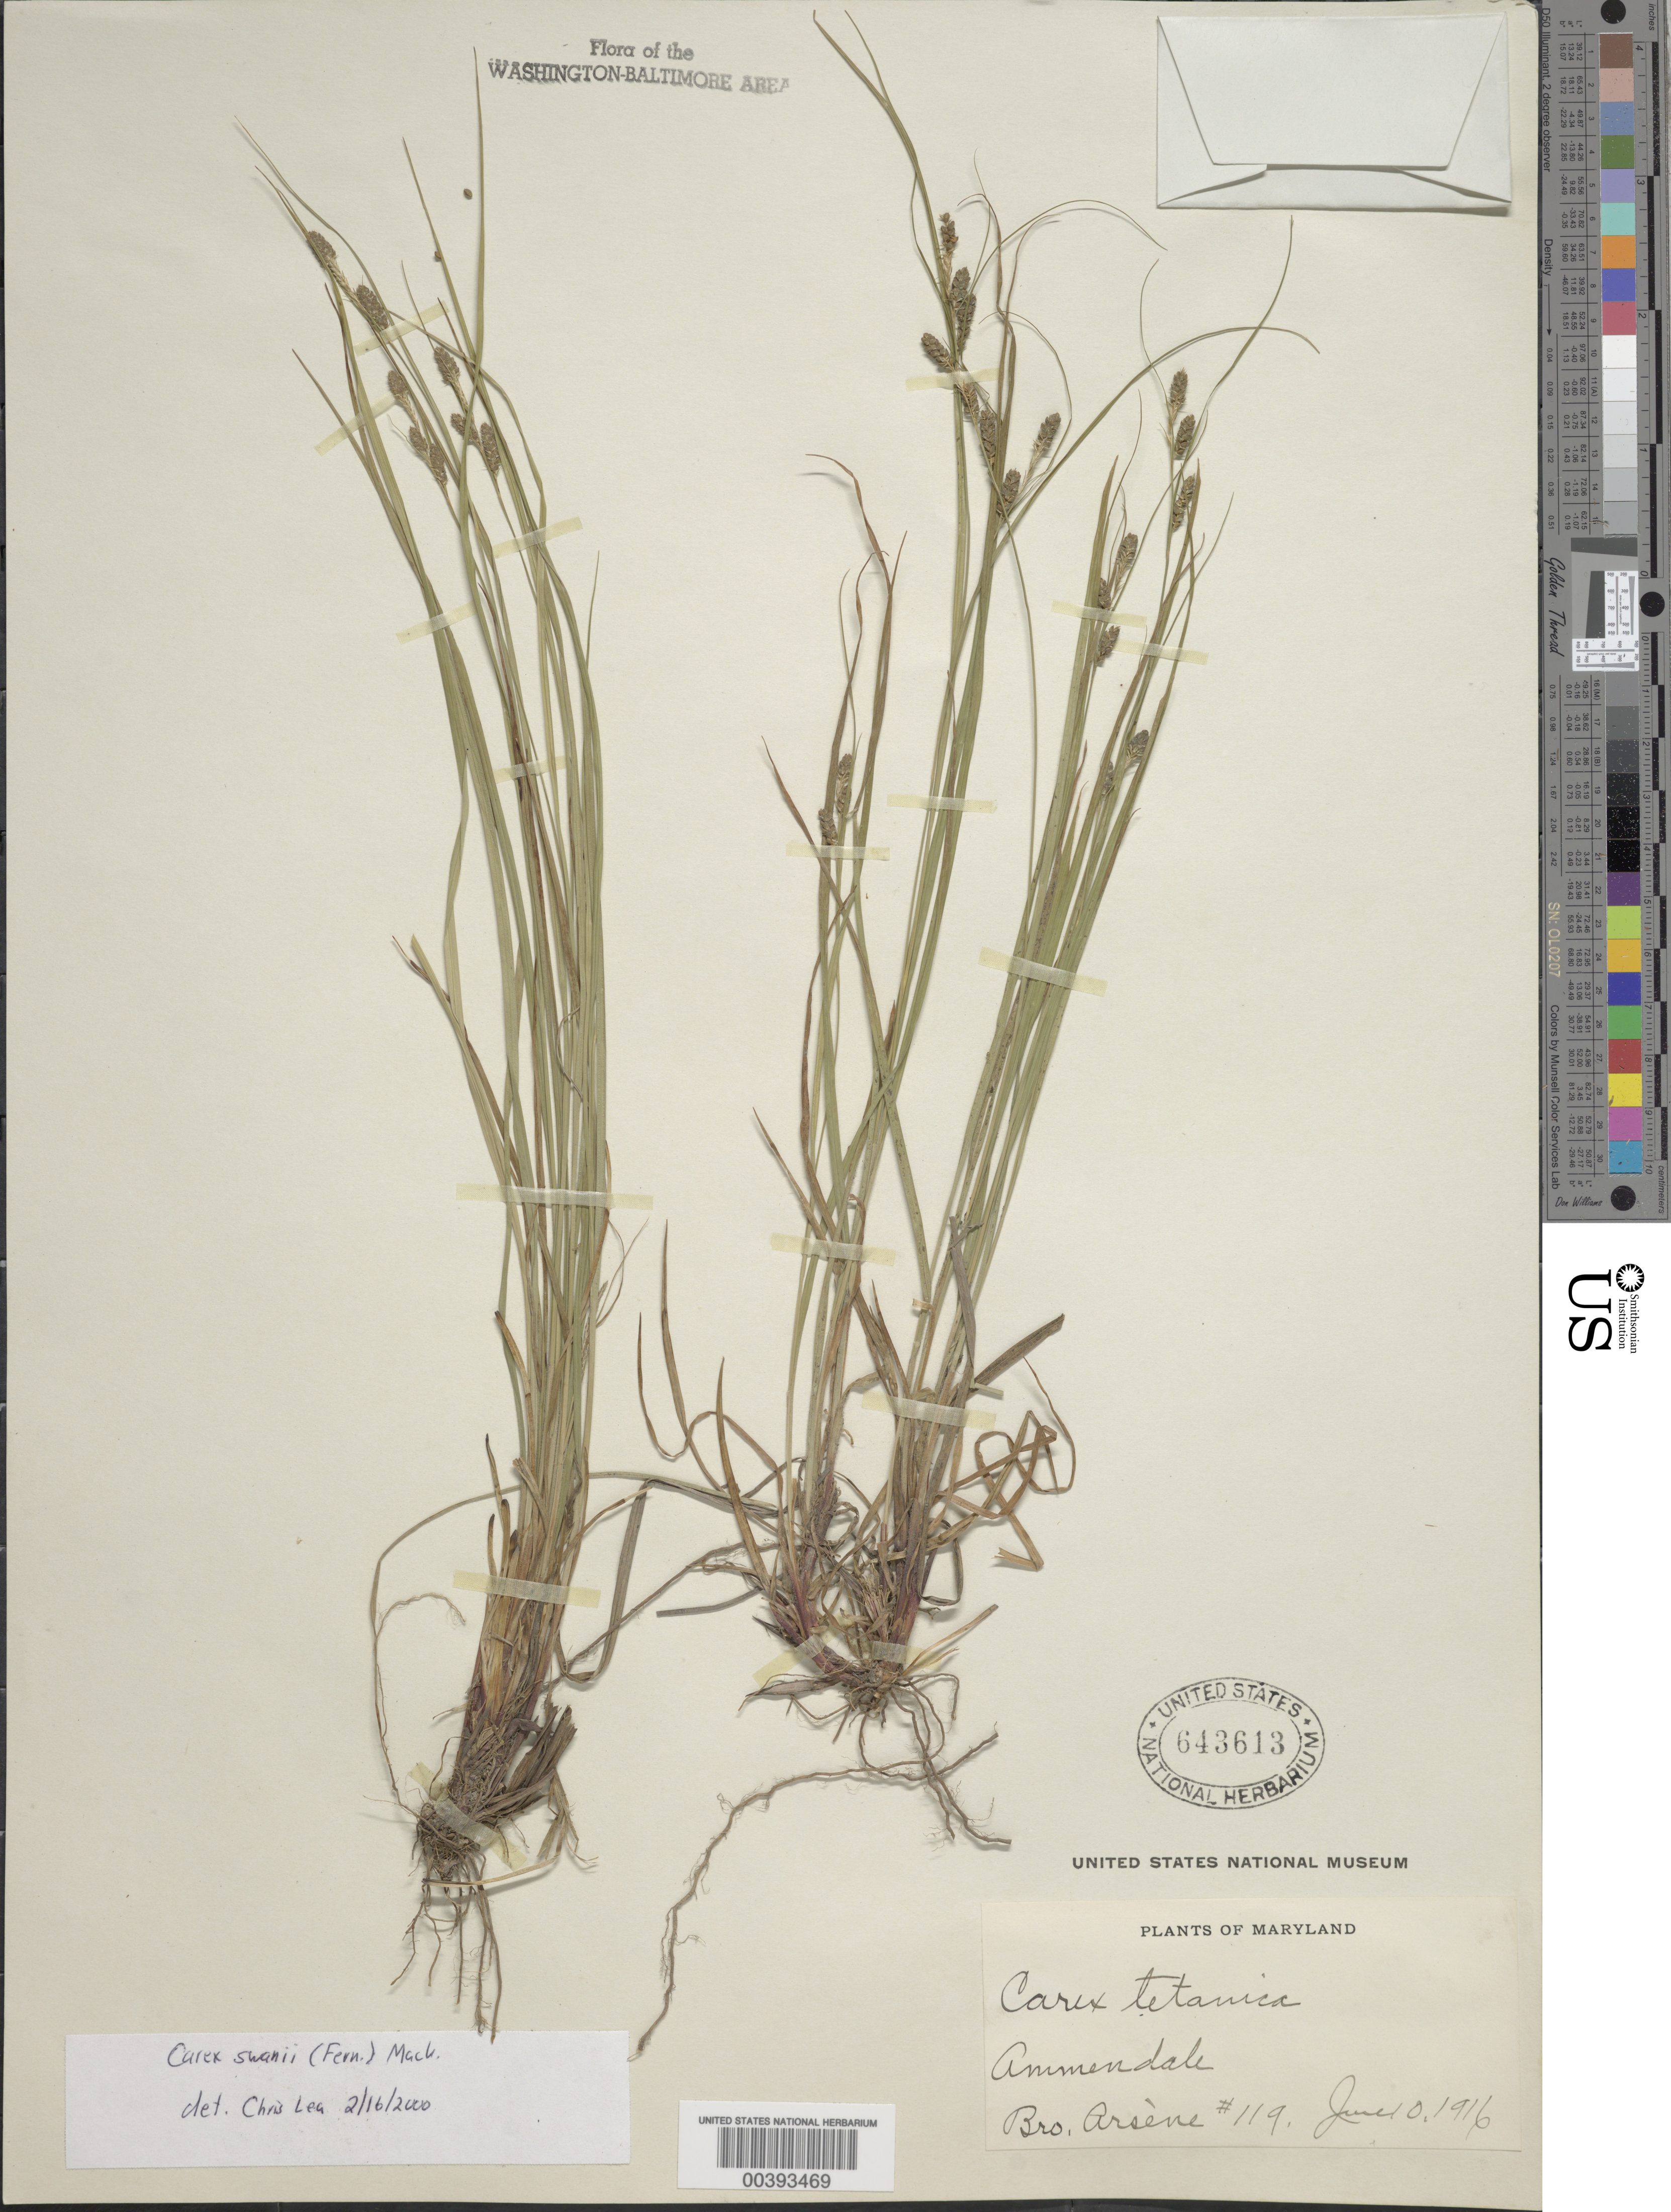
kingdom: Plantae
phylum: Tracheophyta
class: Liliopsida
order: Poales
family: Cyperaceae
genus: Carex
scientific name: Carex swanii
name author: (Fernald) Mack.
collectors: Bro. G. Arsène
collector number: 119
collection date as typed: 10 Jun 1916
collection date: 1916-06-10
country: United States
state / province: Maryland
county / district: Prince George's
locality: Ammendale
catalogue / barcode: US 643613